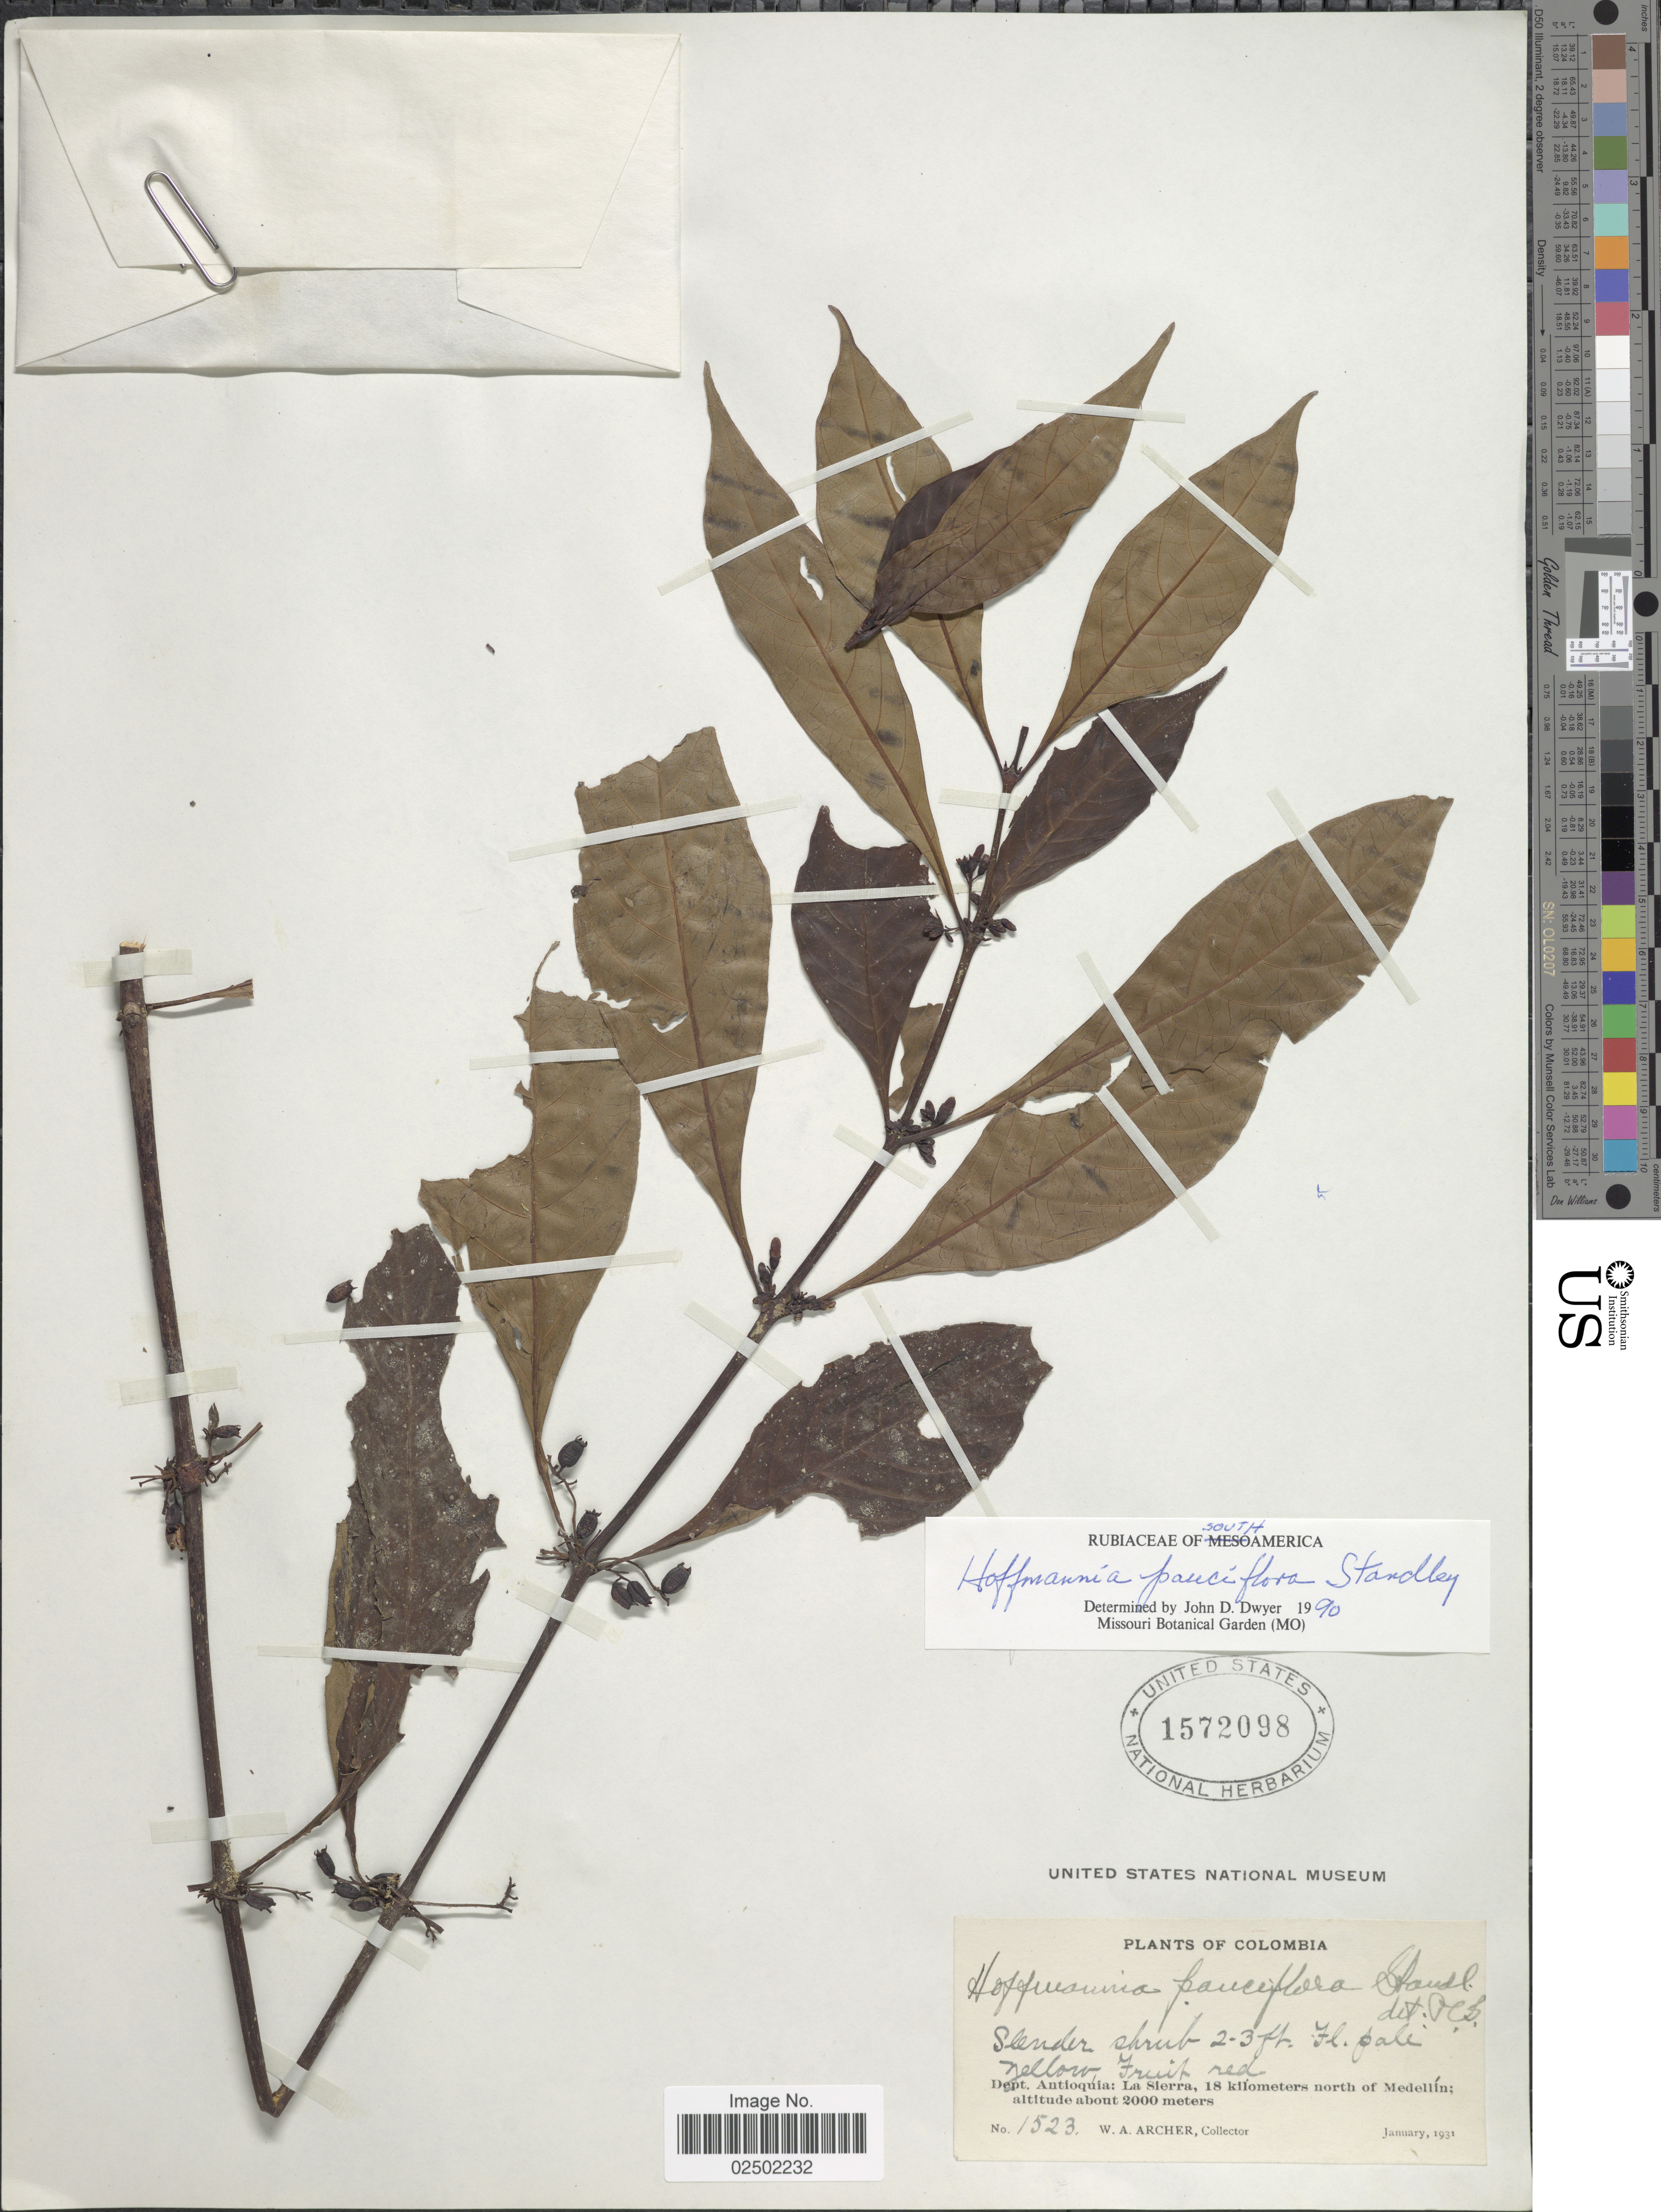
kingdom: Plantae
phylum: Tracheophyta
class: Magnoliopsida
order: Gentianales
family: Rubiaceae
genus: Hoffmannia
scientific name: Hoffmannia pauciflora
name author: Standl.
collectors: W. A. Archer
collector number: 1523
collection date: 1931-01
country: Colombia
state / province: Antioquia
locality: Dept. Antioquia: La Sierra, 18 kilometers north of Medellin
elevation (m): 2000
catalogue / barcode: US 1572098